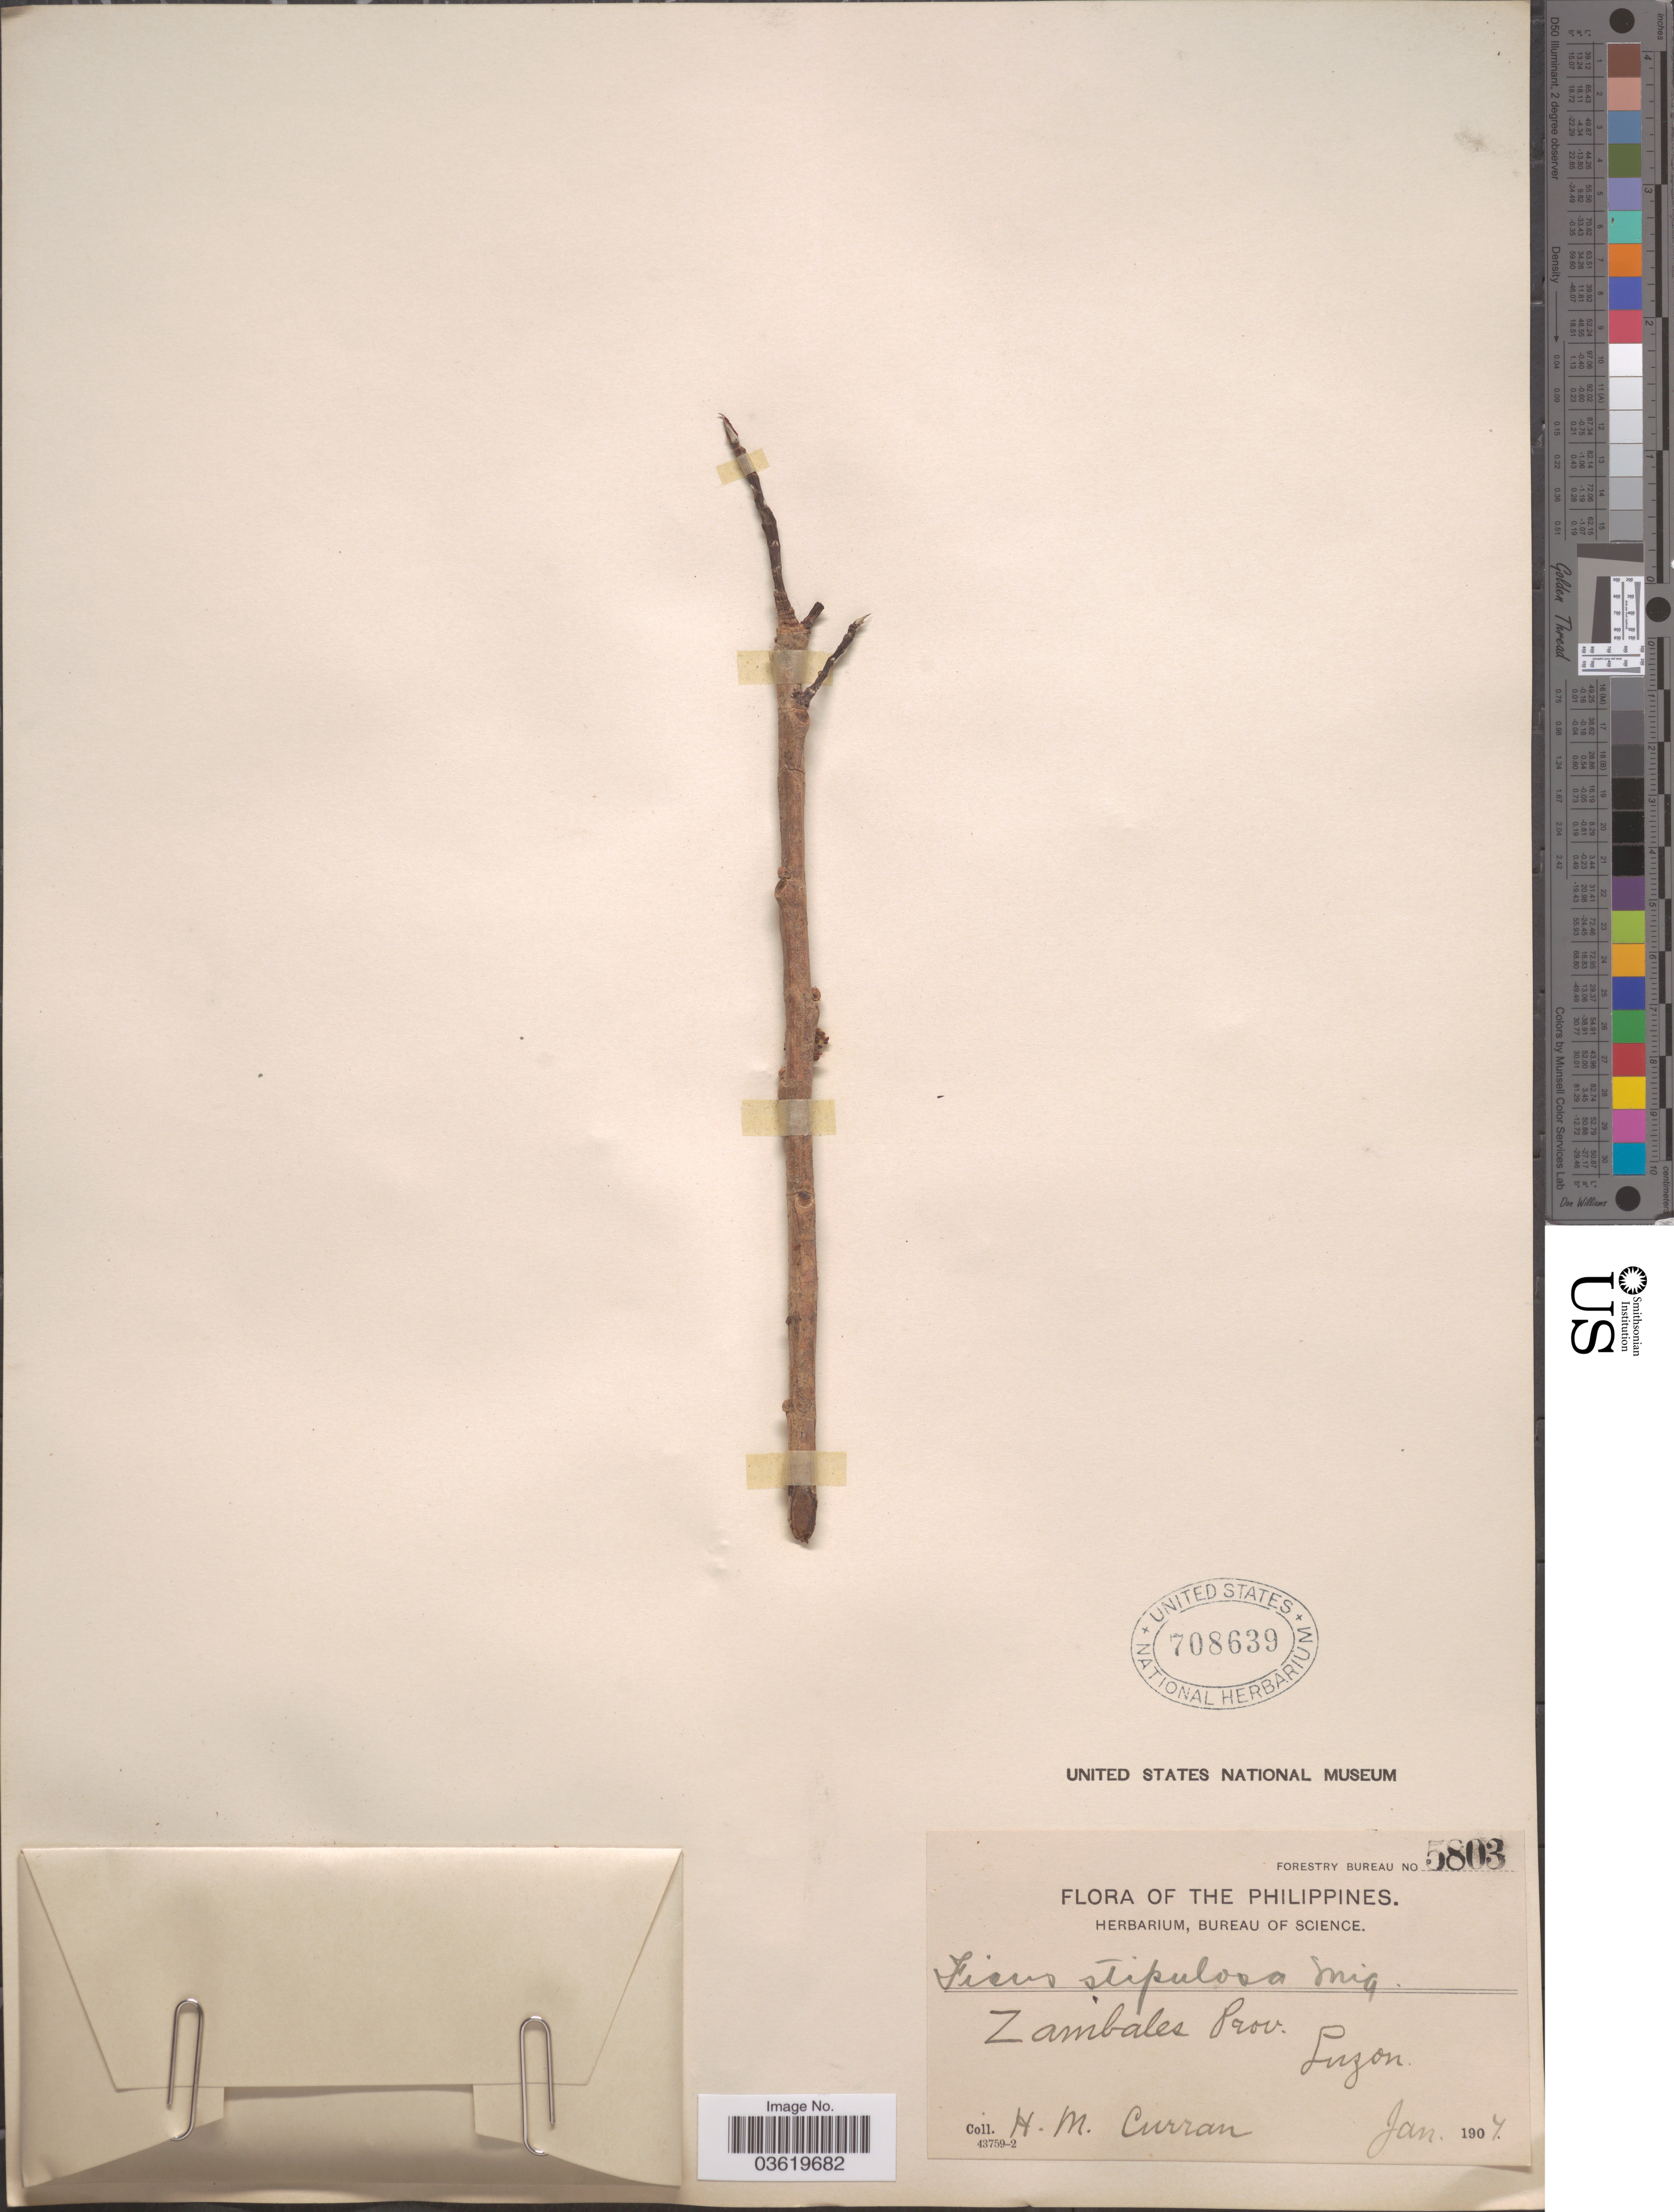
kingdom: Plantae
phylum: Tracheophyta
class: Magnoliopsida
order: Rosales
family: Moraceae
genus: Ficus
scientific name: Ficus stipulosa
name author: (Miq.) Miq.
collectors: H. M. Curran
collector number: Forestry Bureau 5803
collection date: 1907-01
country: Philippines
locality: Zambales Prov. Luzon.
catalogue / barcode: US 708639